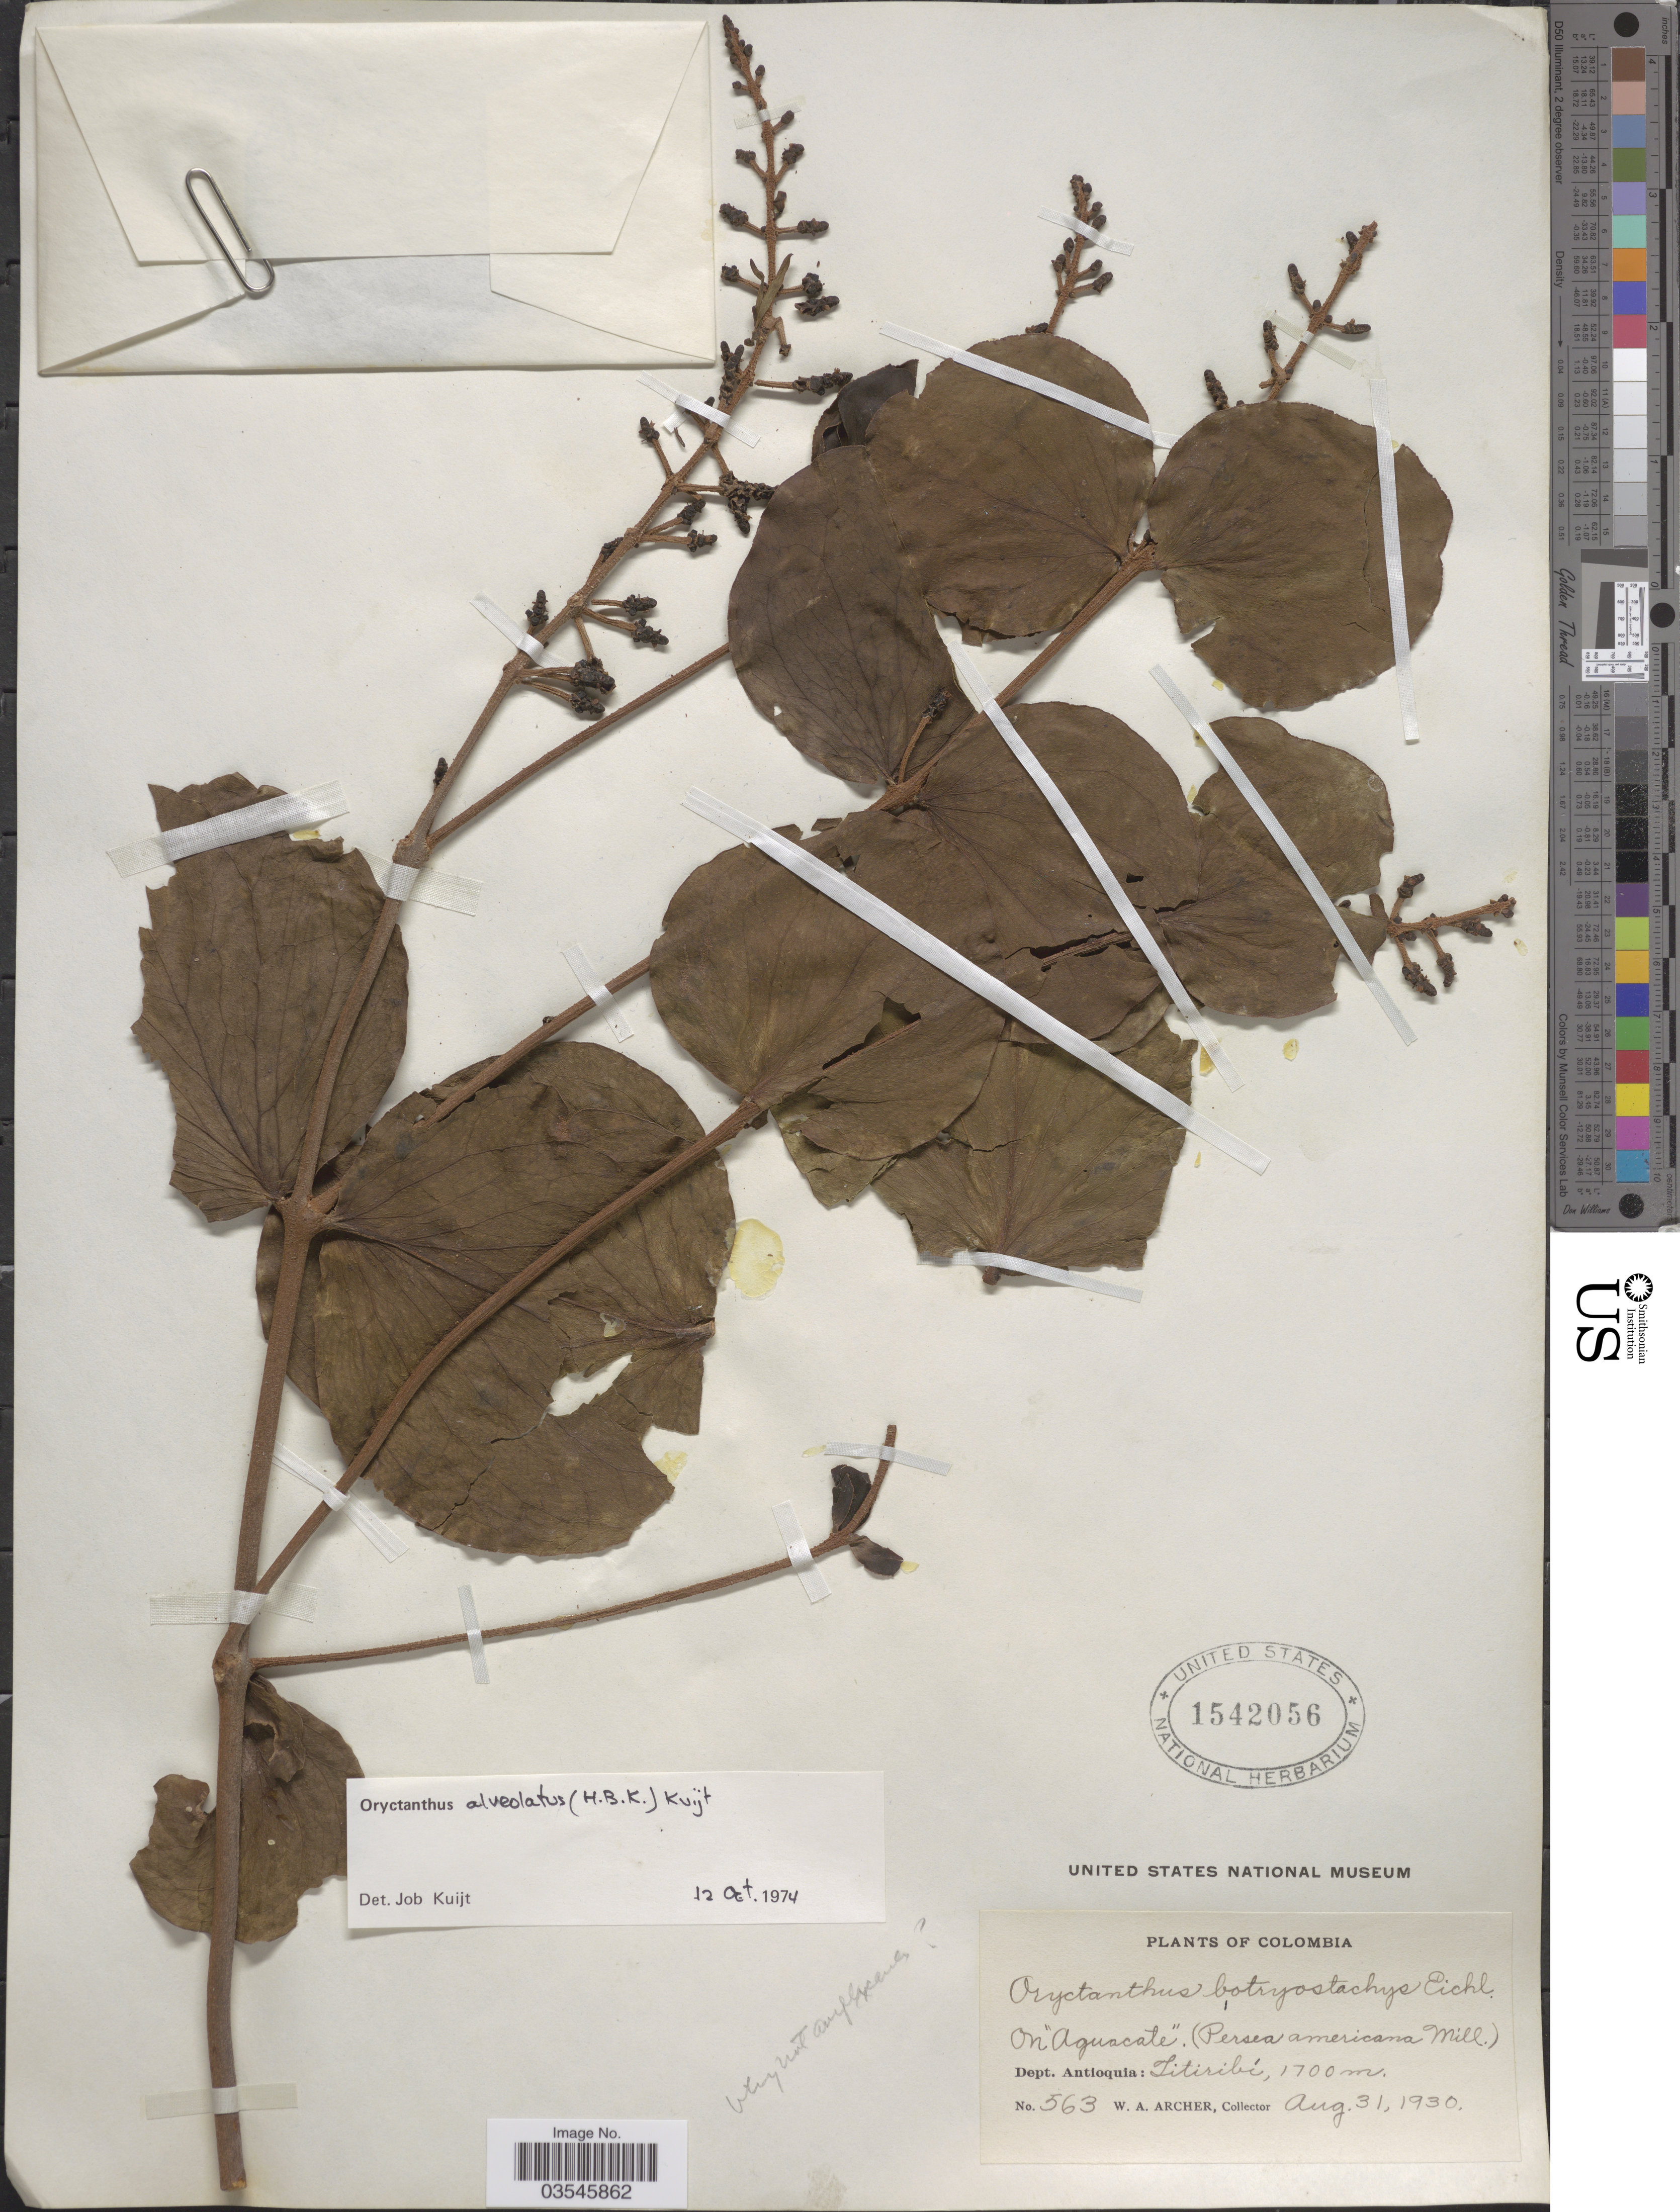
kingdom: Plantae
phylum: Tracheophyta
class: Magnoliopsida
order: Santalales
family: Loranthaceae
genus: Oryctanthus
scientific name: Oryctanthus alveolatus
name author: (Kunth) Kuijt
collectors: W. Archer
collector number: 563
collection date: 1930-08-31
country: Colombia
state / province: Antioquia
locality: On "Aguacate". Dept. Antioquia: Titiribí.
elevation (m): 1700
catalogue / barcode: US 1542056